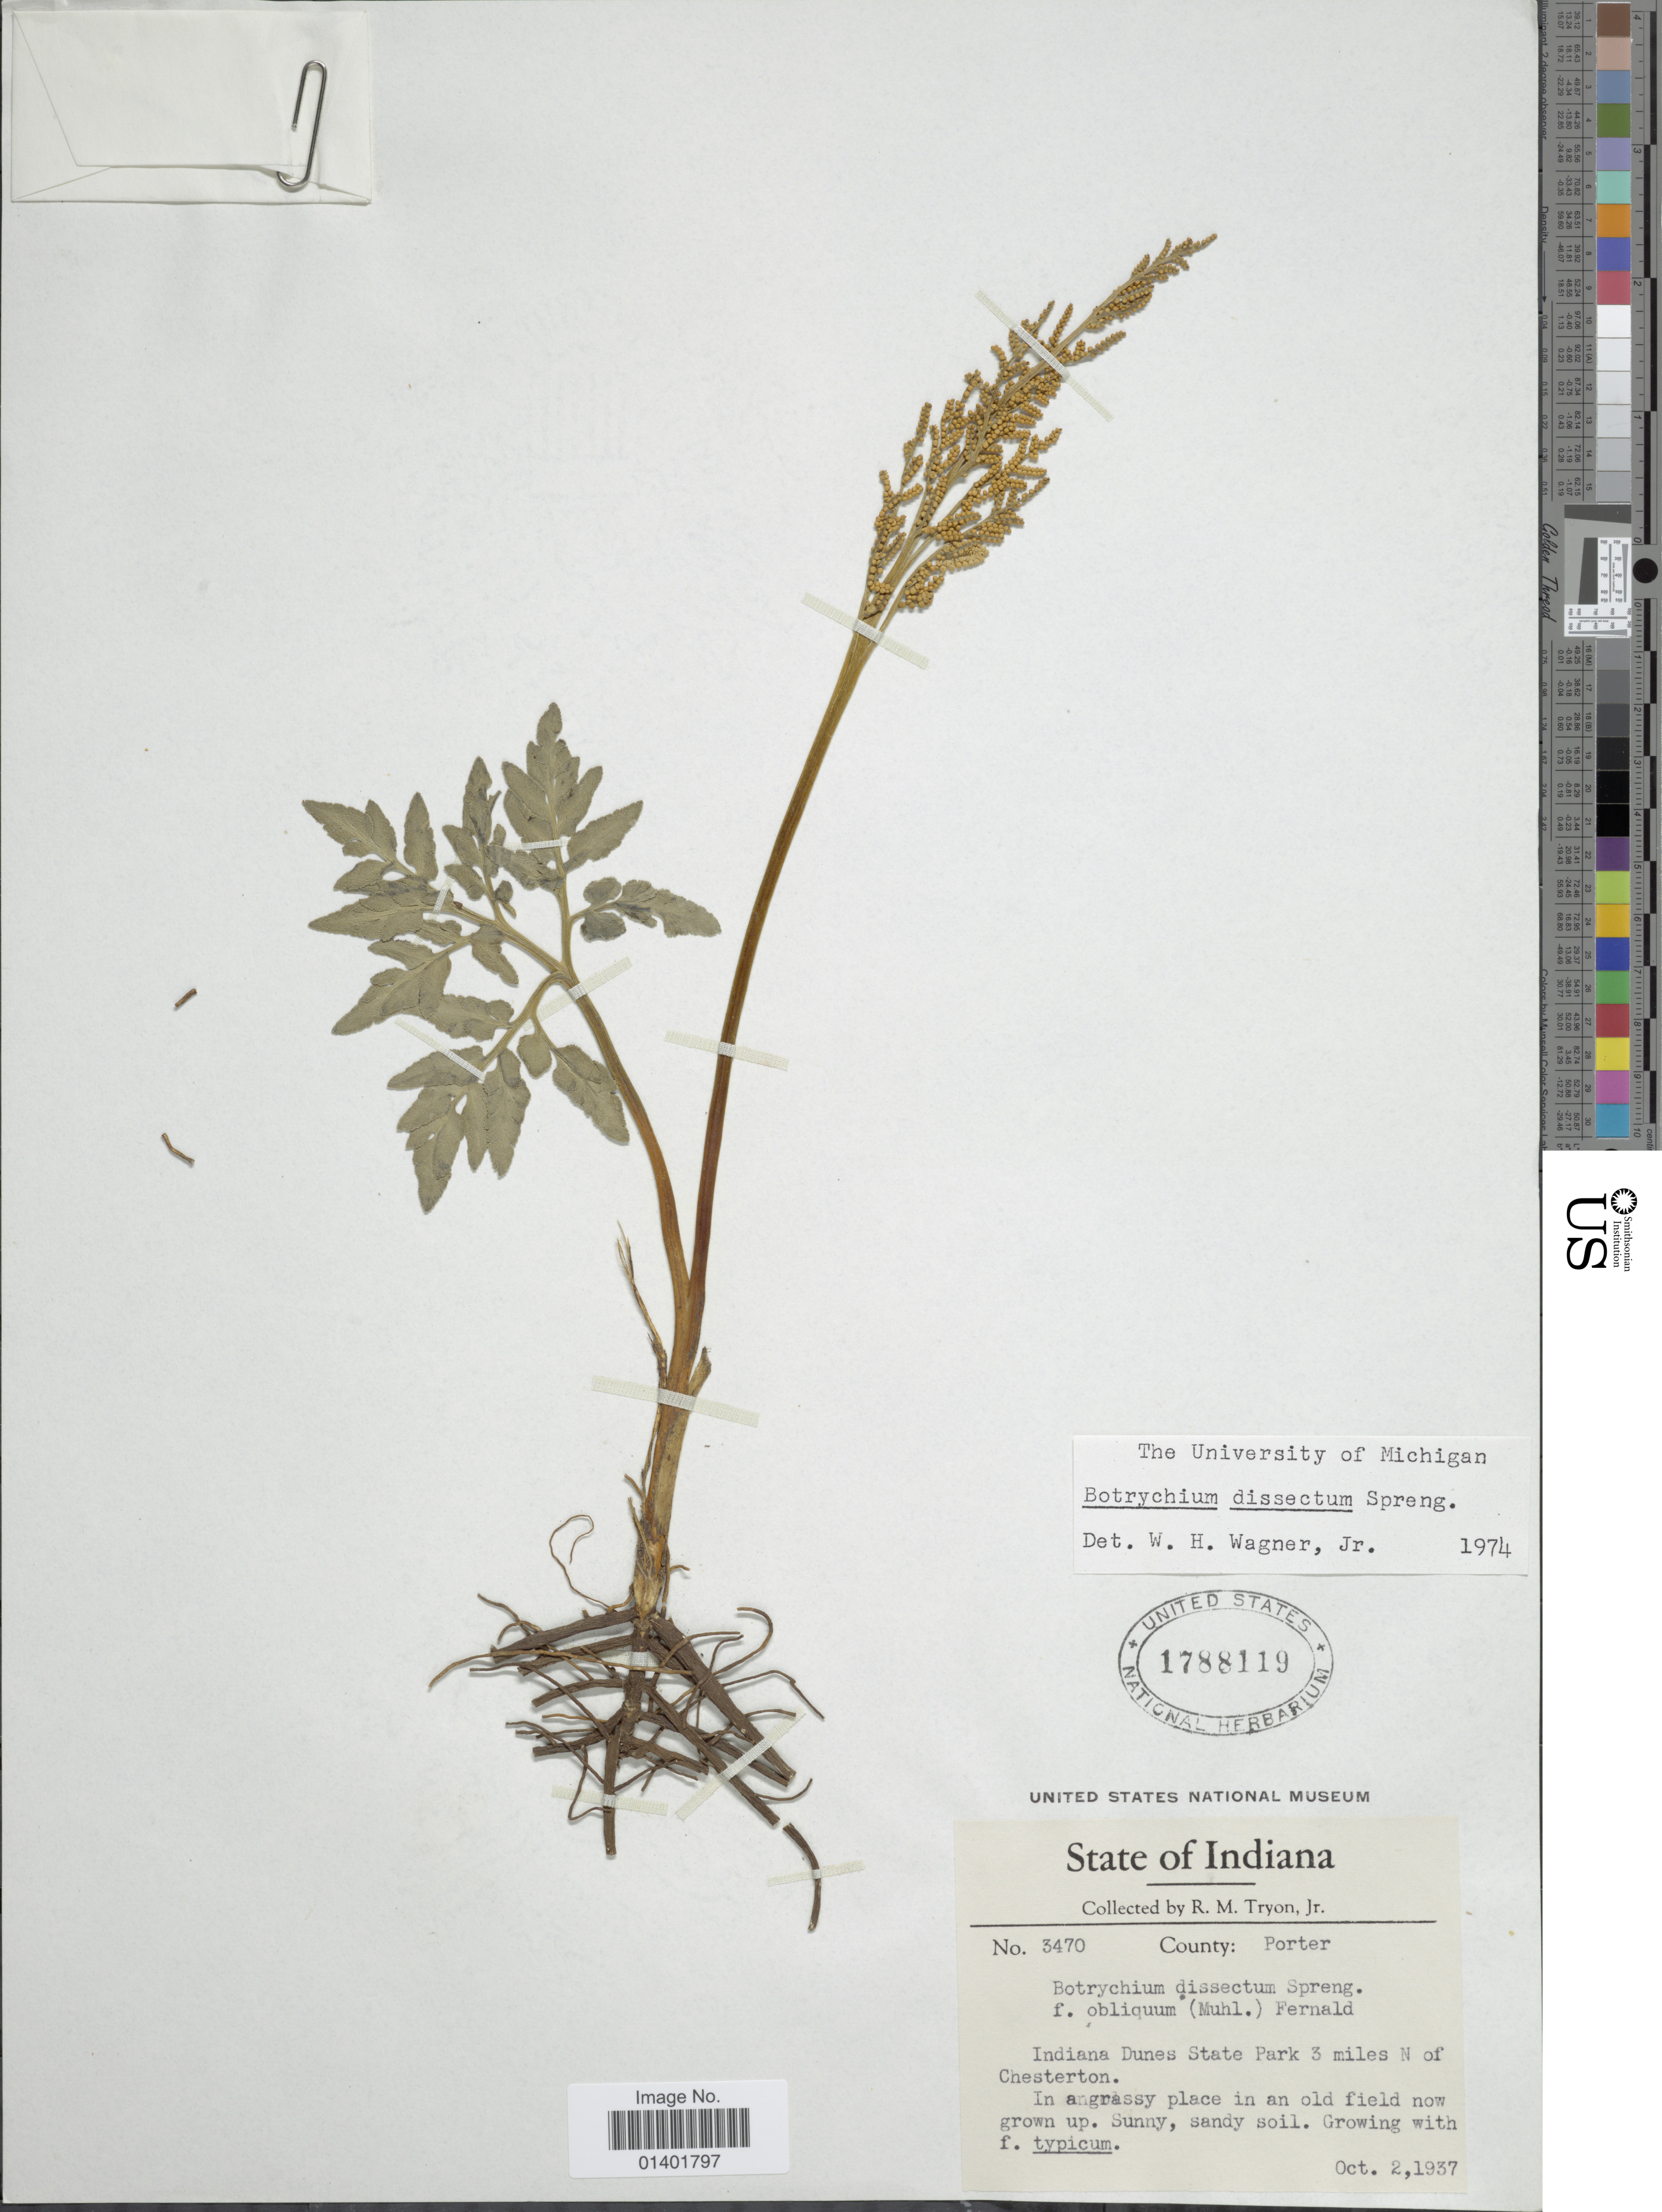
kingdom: Plantae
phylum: Tracheophyta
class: Polypodiopsida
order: Ophioglossales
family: Ophioglossaceae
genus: Botrychium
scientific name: Botrychium dissectum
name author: Spreng.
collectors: R. M. Tryon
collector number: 3470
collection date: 1937-10-02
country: United States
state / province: Indiana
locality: Indiane Dunes State Park 3 Miles N of Chesterton.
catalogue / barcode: US 1788119